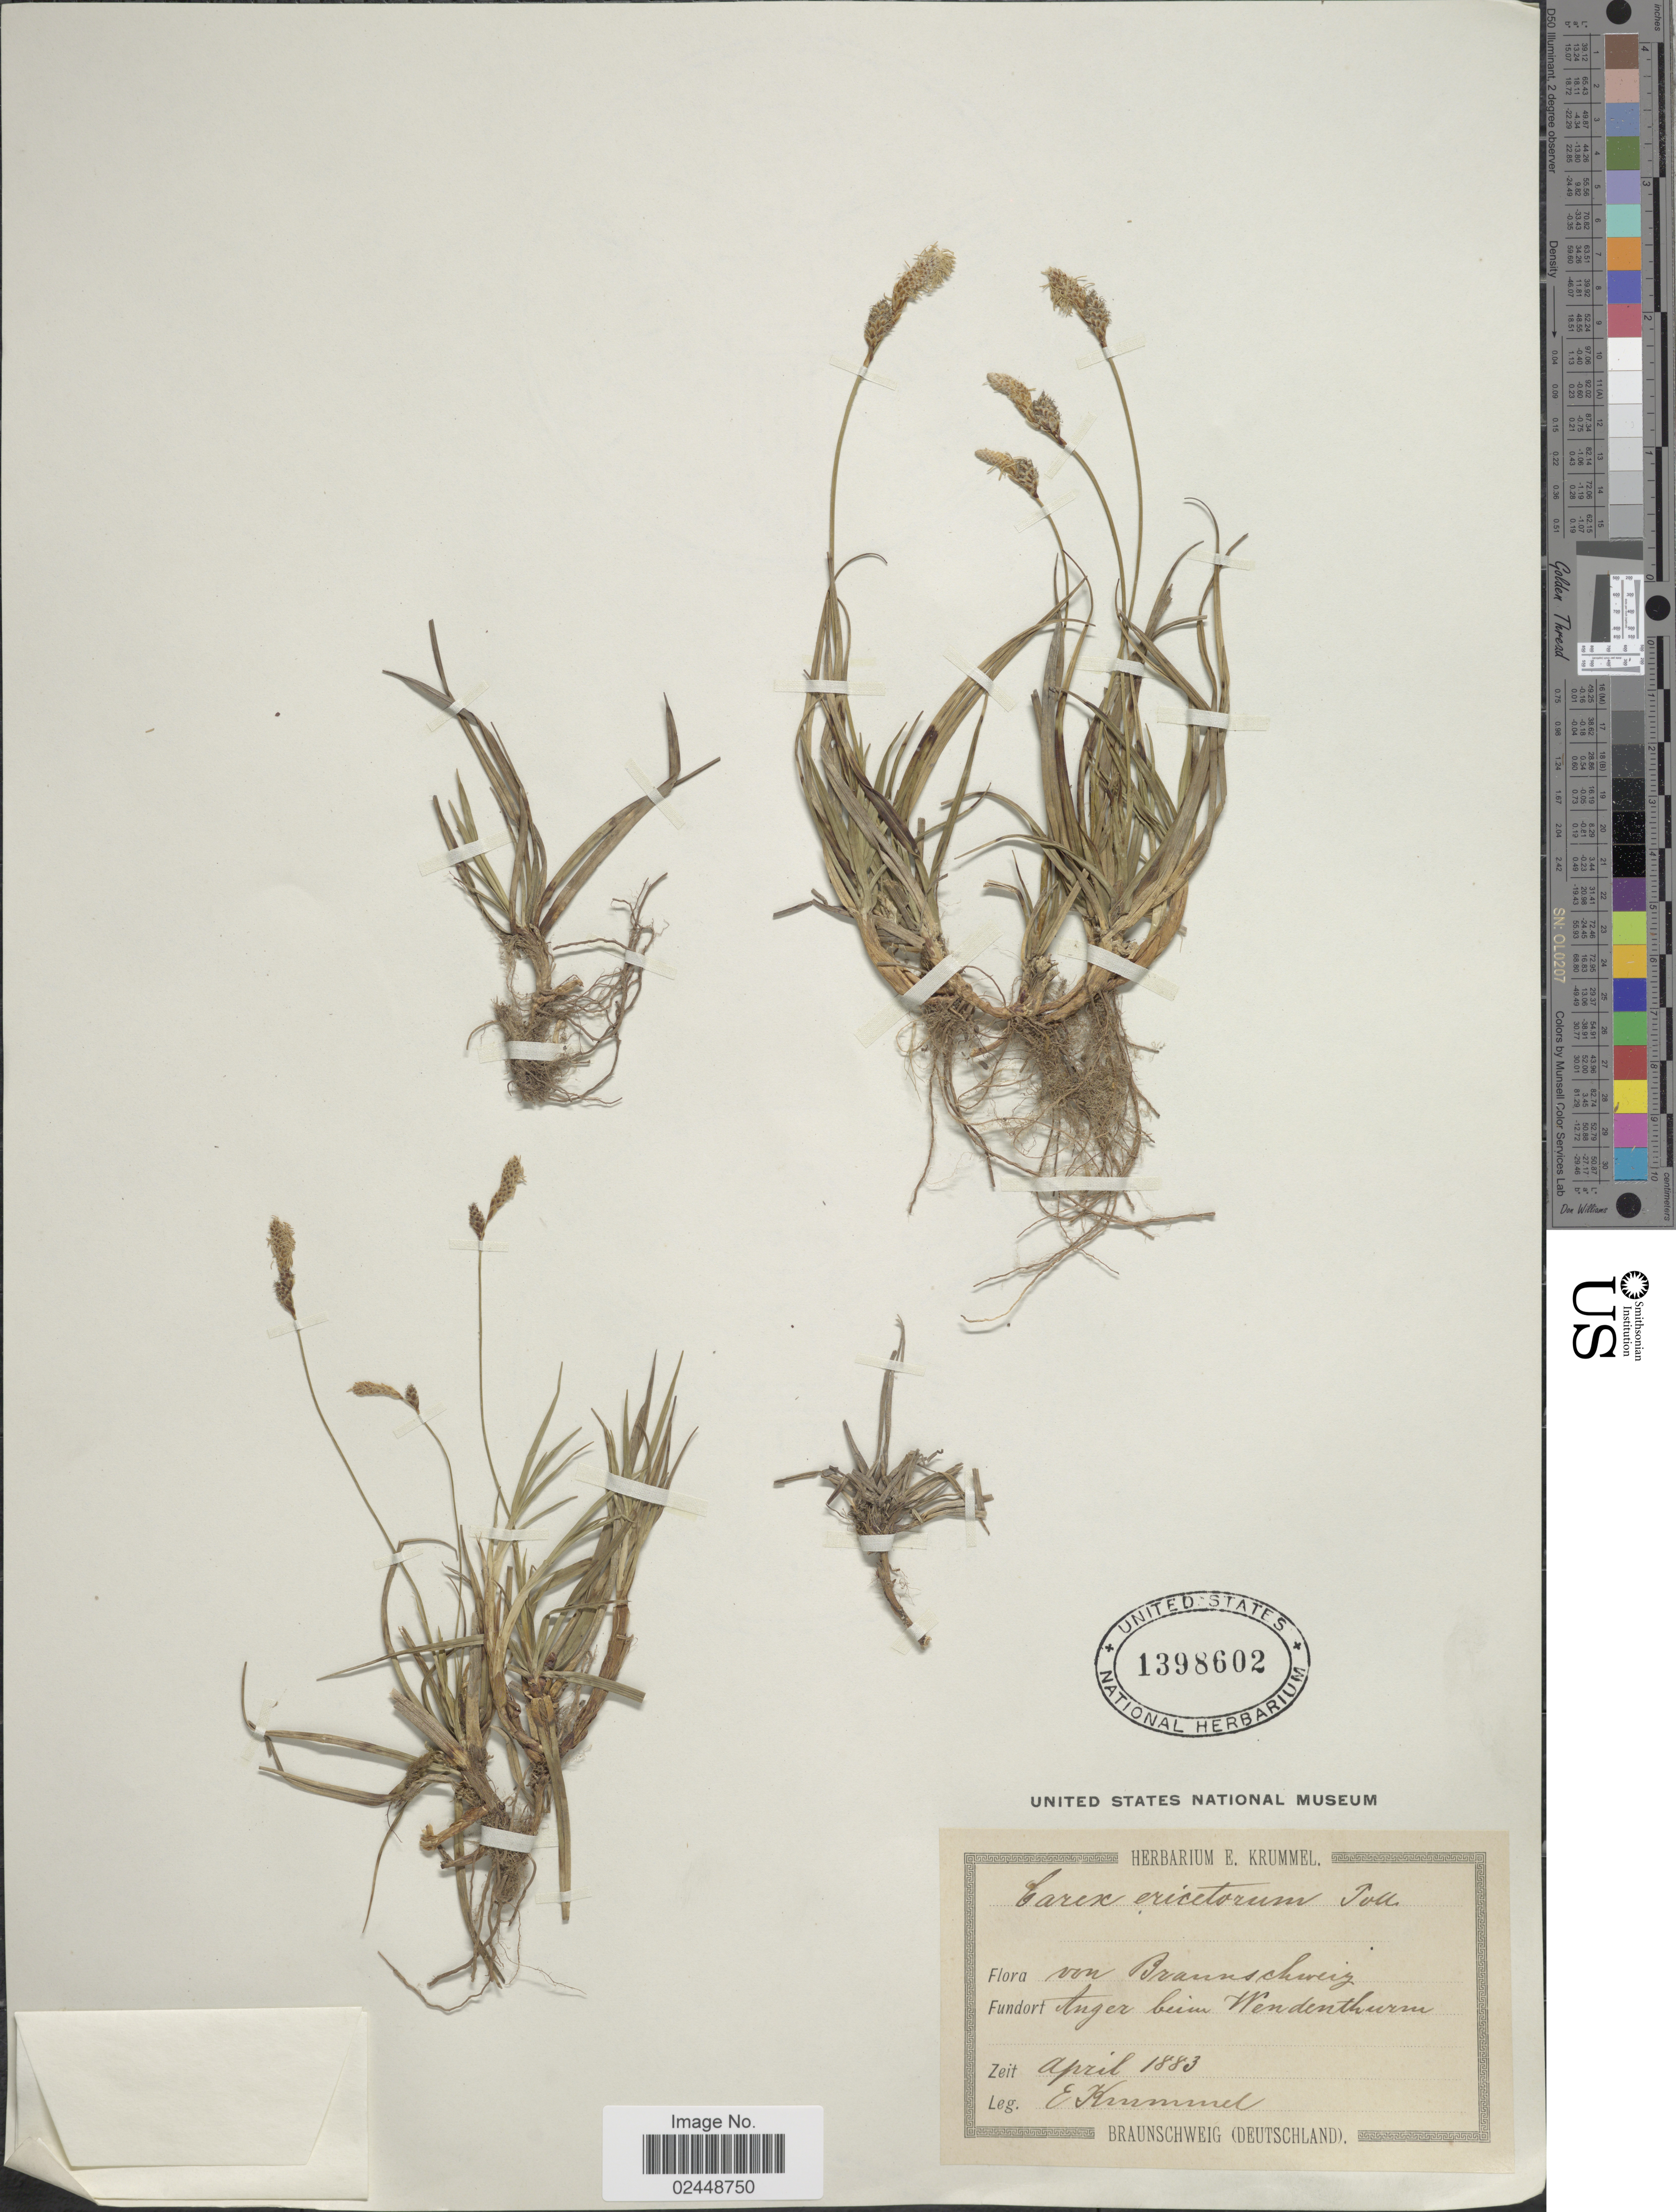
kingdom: Plantae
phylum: Tracheophyta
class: Liliopsida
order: Poales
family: Cyperaceae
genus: Carex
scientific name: Carex ericetorum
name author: Pollich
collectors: E. Krummel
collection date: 1883-04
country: Germany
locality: Von Braunschweiz. Anger beim Wendenthurn [interpreted]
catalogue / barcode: US 1398602